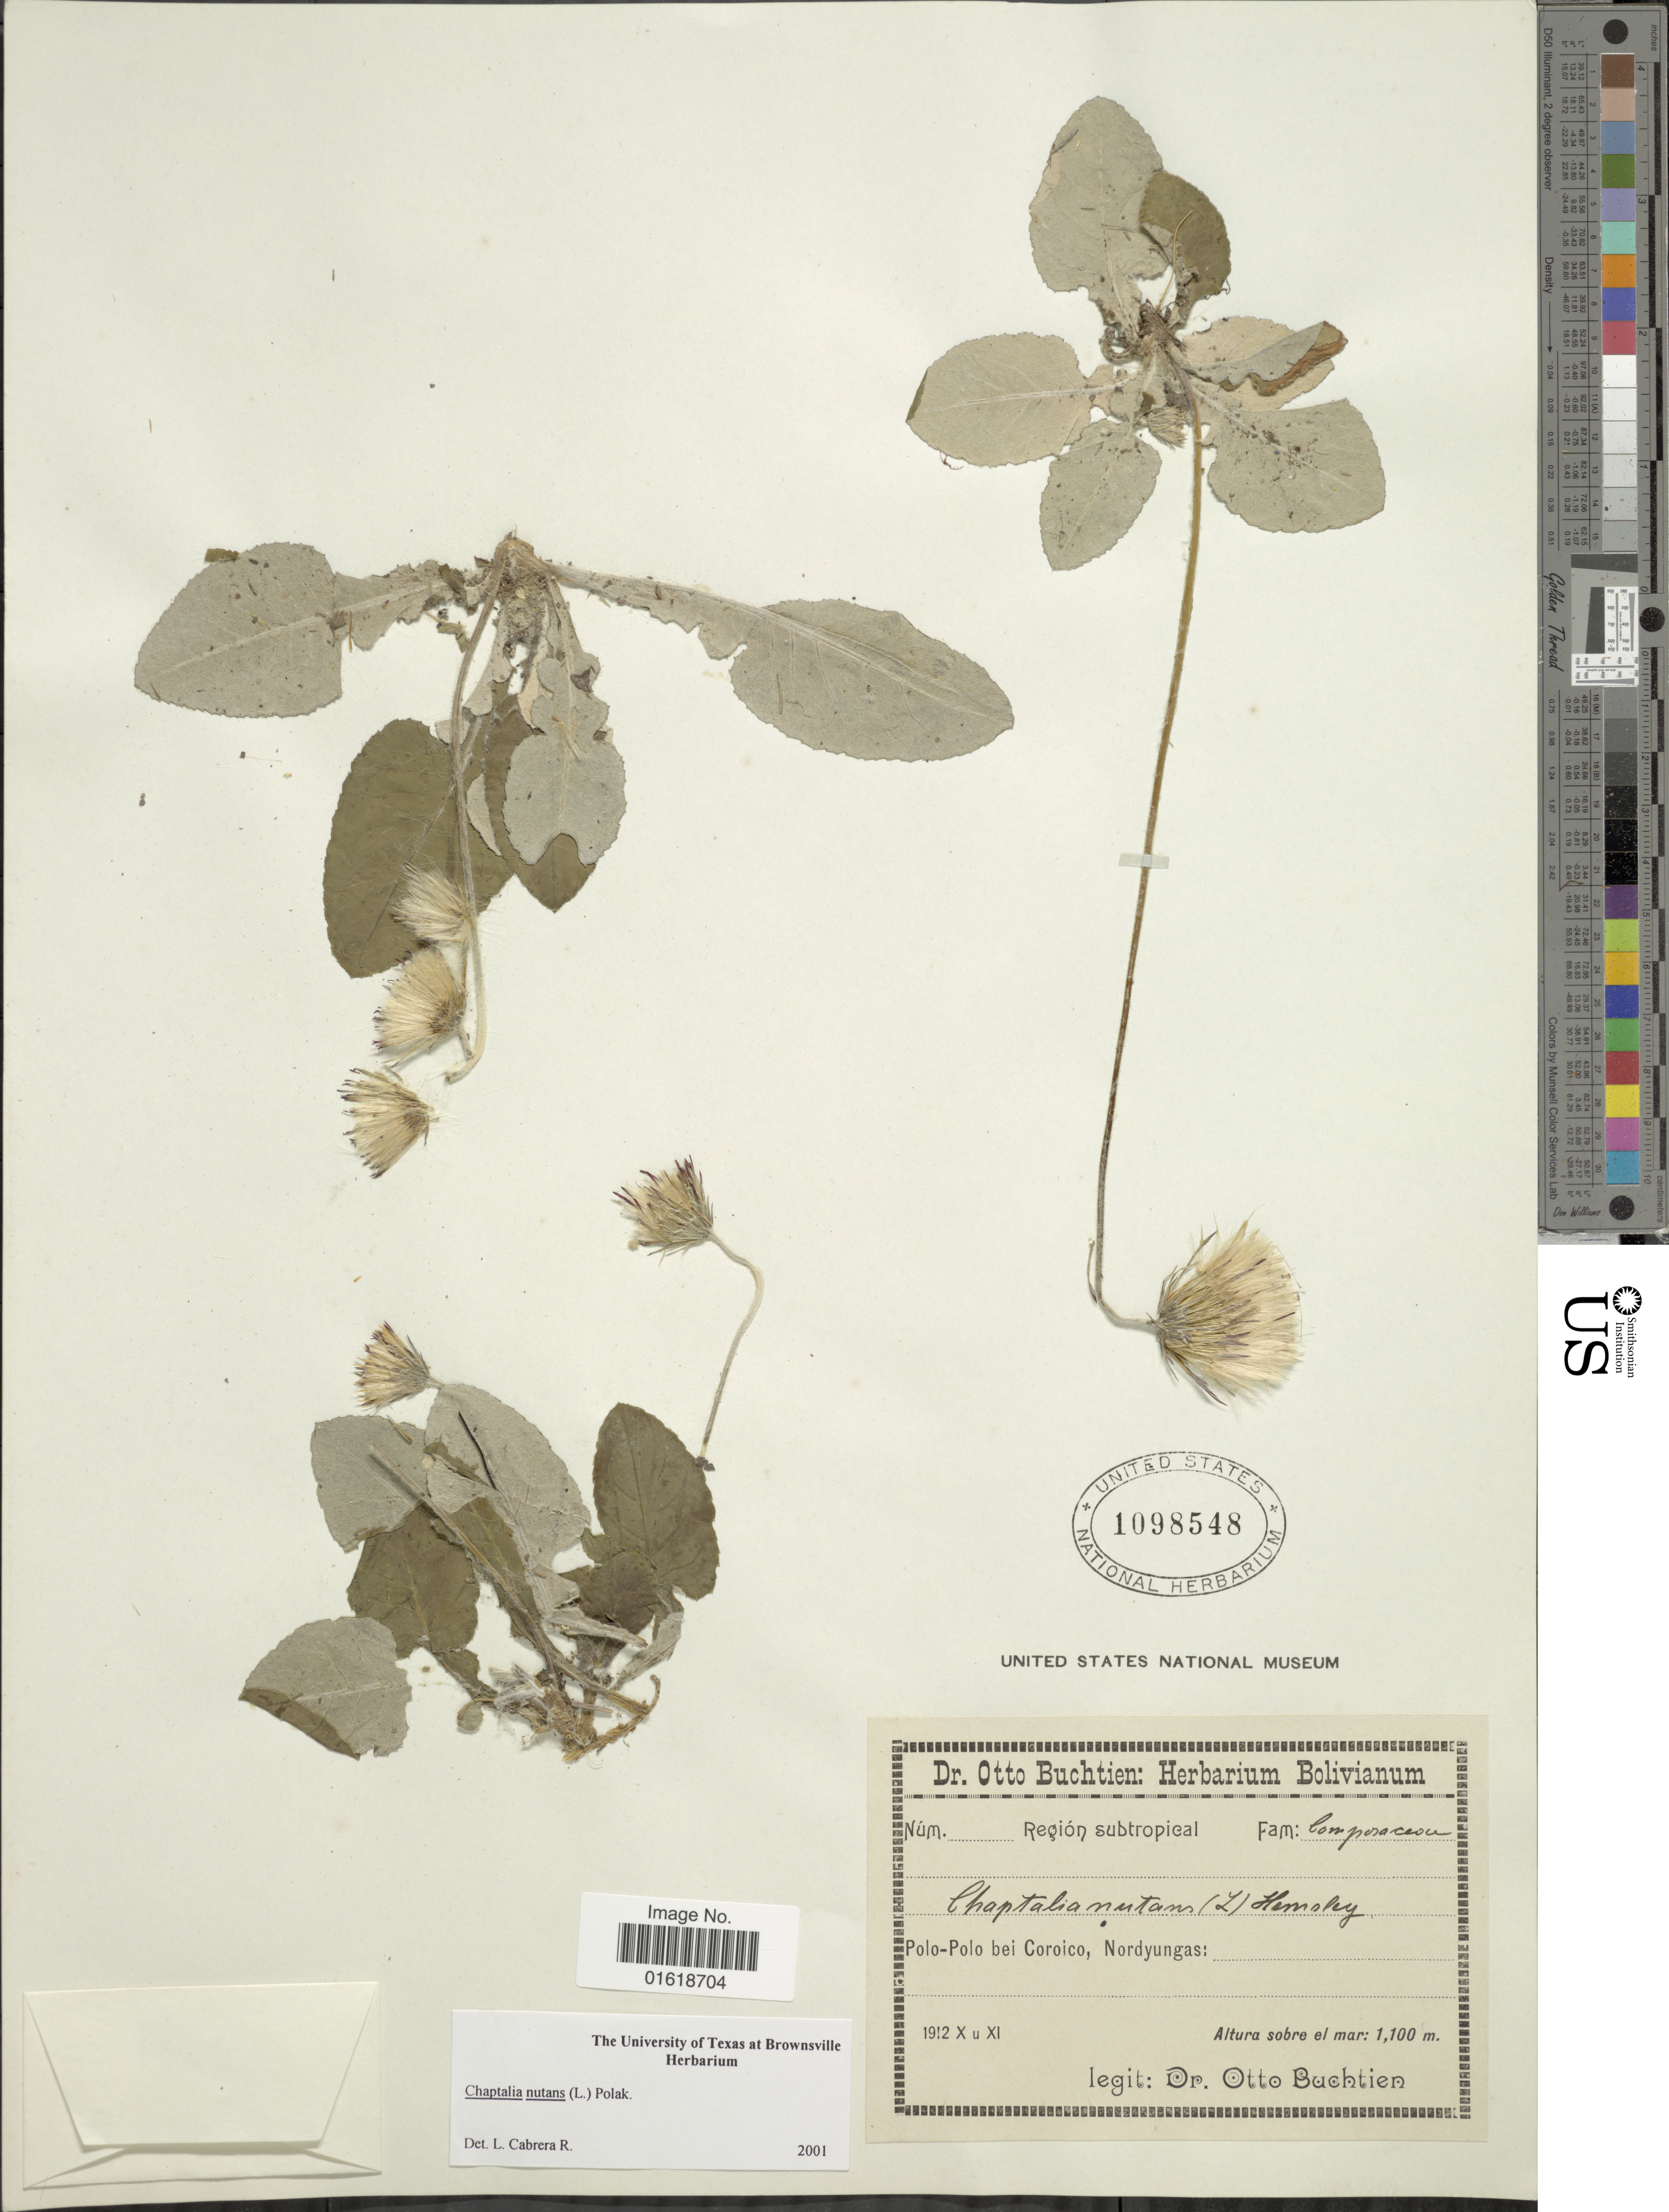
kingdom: Plantae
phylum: Tracheophyta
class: Magnoliopsida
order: Asterales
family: Asteraceae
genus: Chaptalia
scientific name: Chaptalia nutans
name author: (L.) Pol.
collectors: O. Buchtien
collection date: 1912-10/1912-11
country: Bolivia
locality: Región subtropical. Polo-Polo bei Coroico, Nordyungas.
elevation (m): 1100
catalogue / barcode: US 1098548